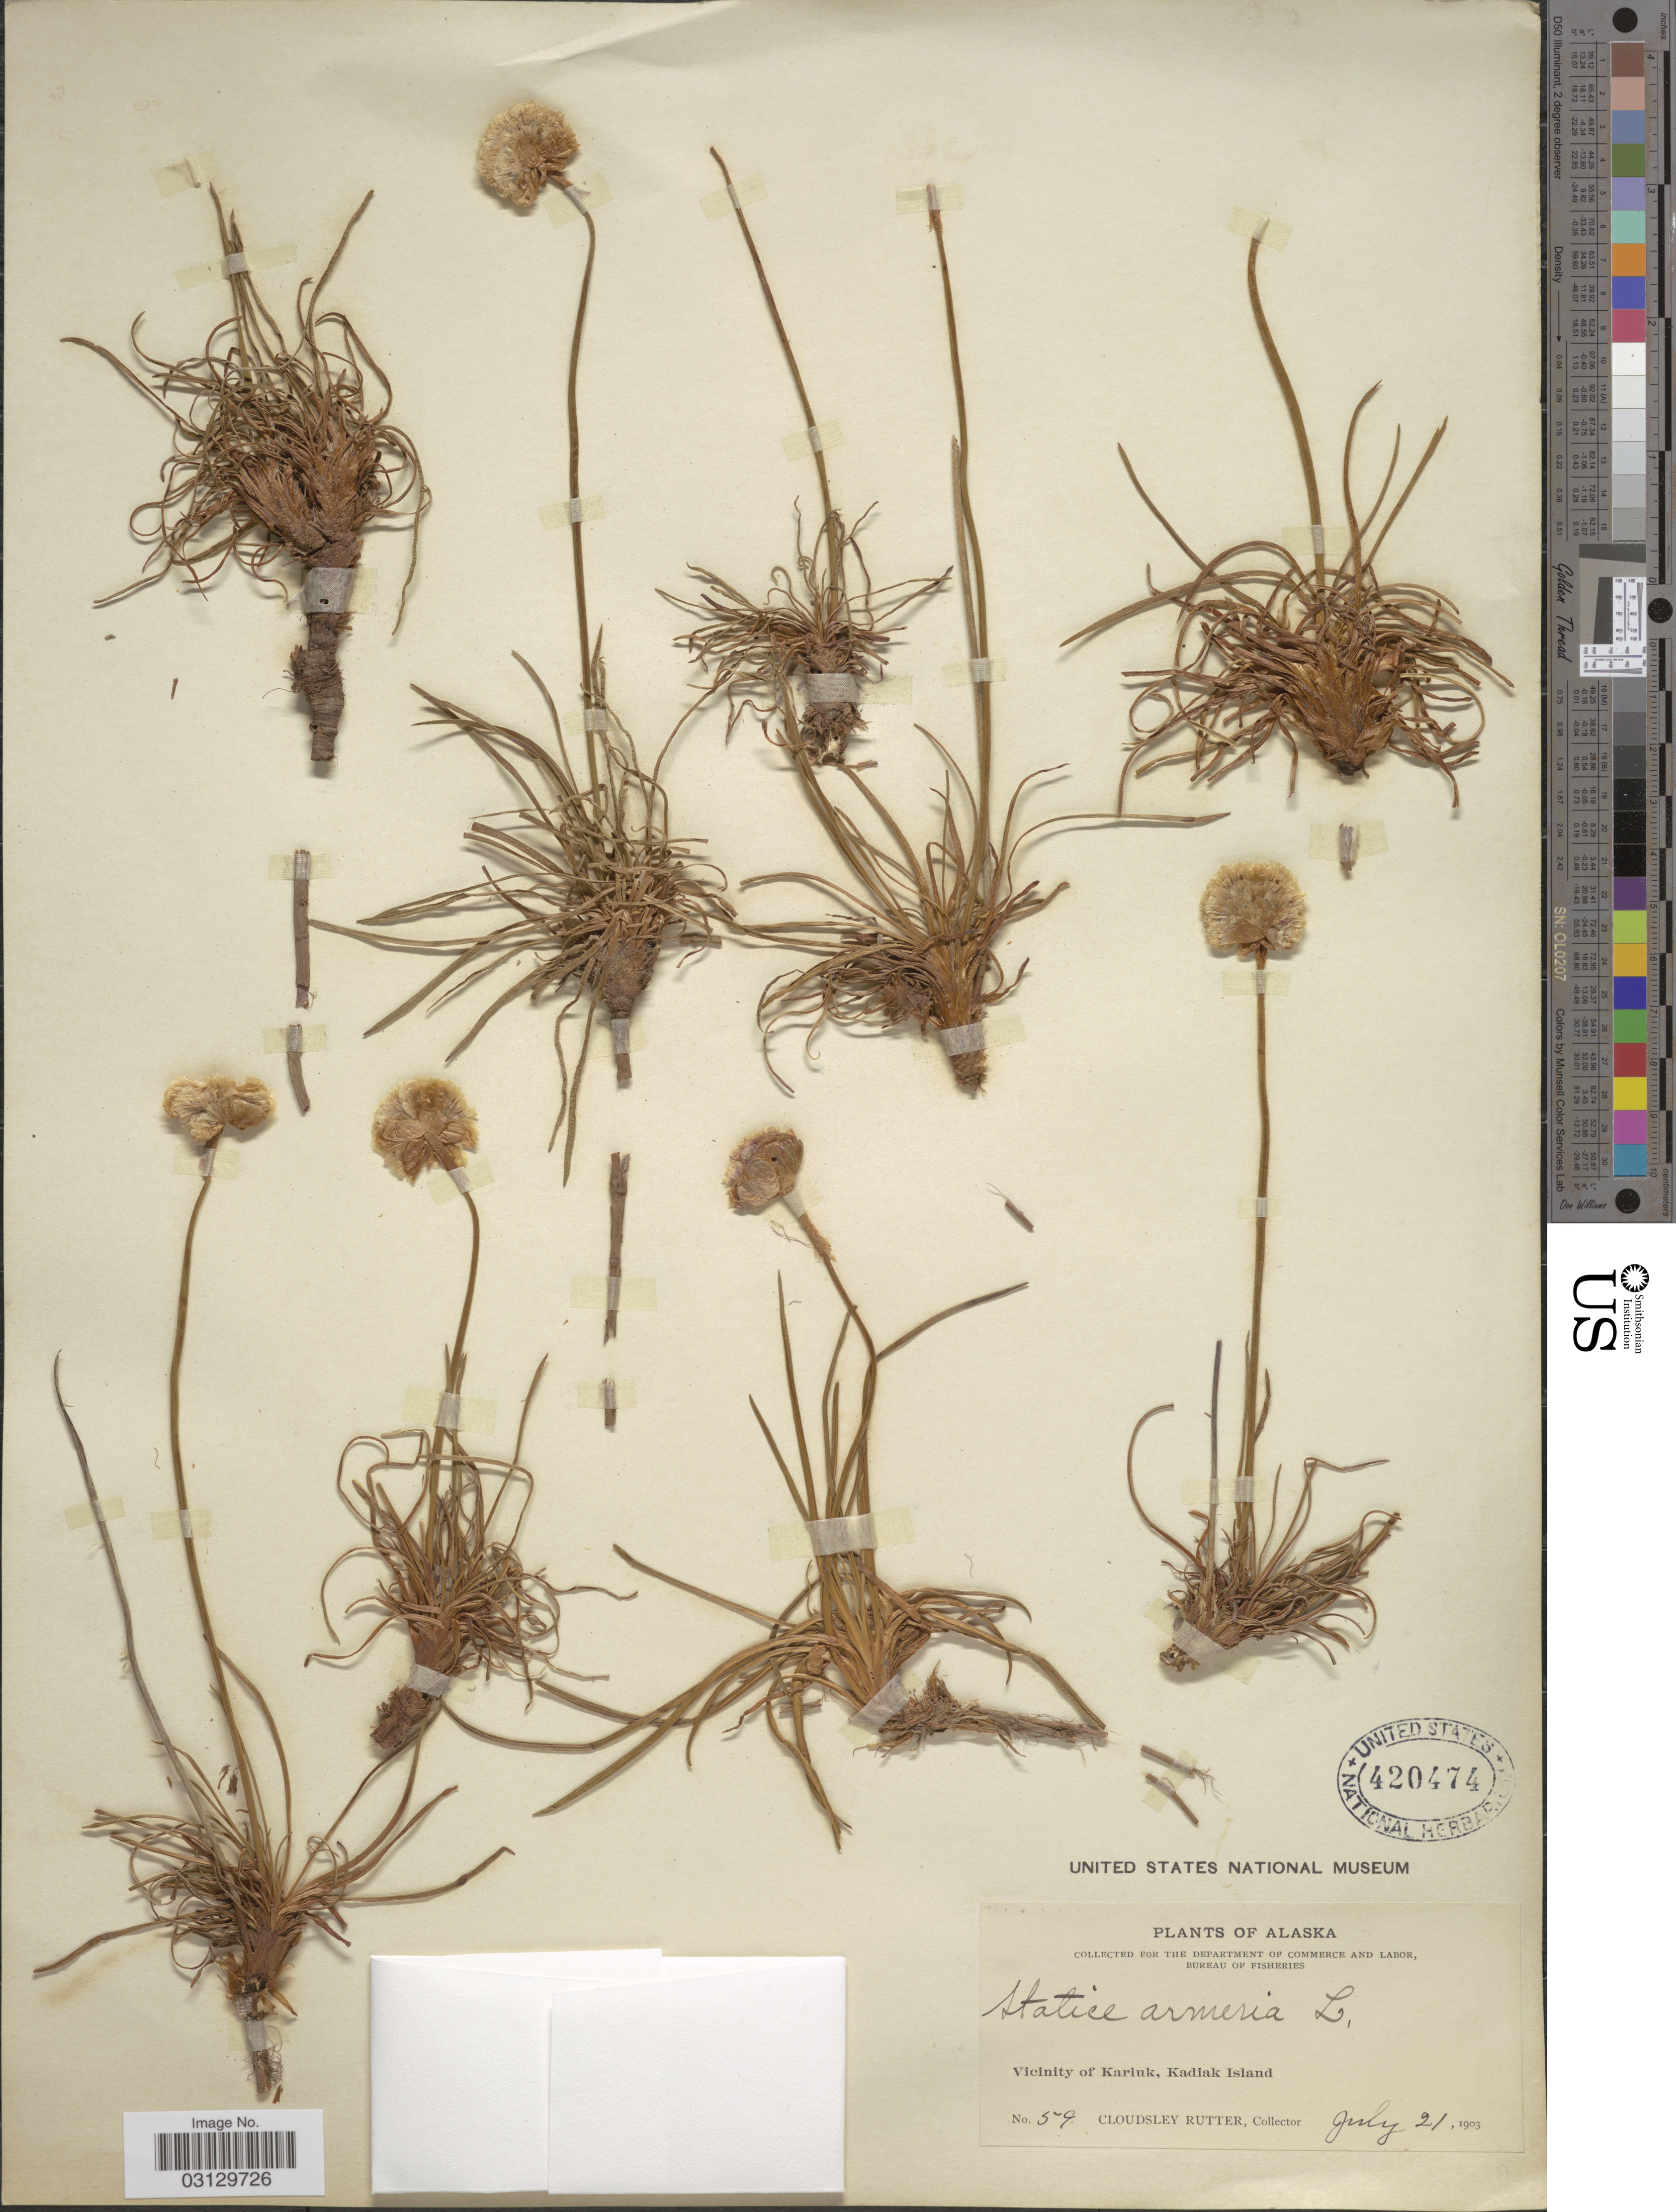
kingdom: Plantae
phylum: Tracheophyta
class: Magnoliopsida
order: Caryophyllales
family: Plumbaginaceae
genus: Armeria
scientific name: Armeria maritima subsp. sibirica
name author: (Turcz. ex Boiss.) Nyman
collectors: C. Rutter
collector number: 59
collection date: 1903-07-21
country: United States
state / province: Alaska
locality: Vicinity of Karluk, Kadiak Island.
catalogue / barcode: US 420474